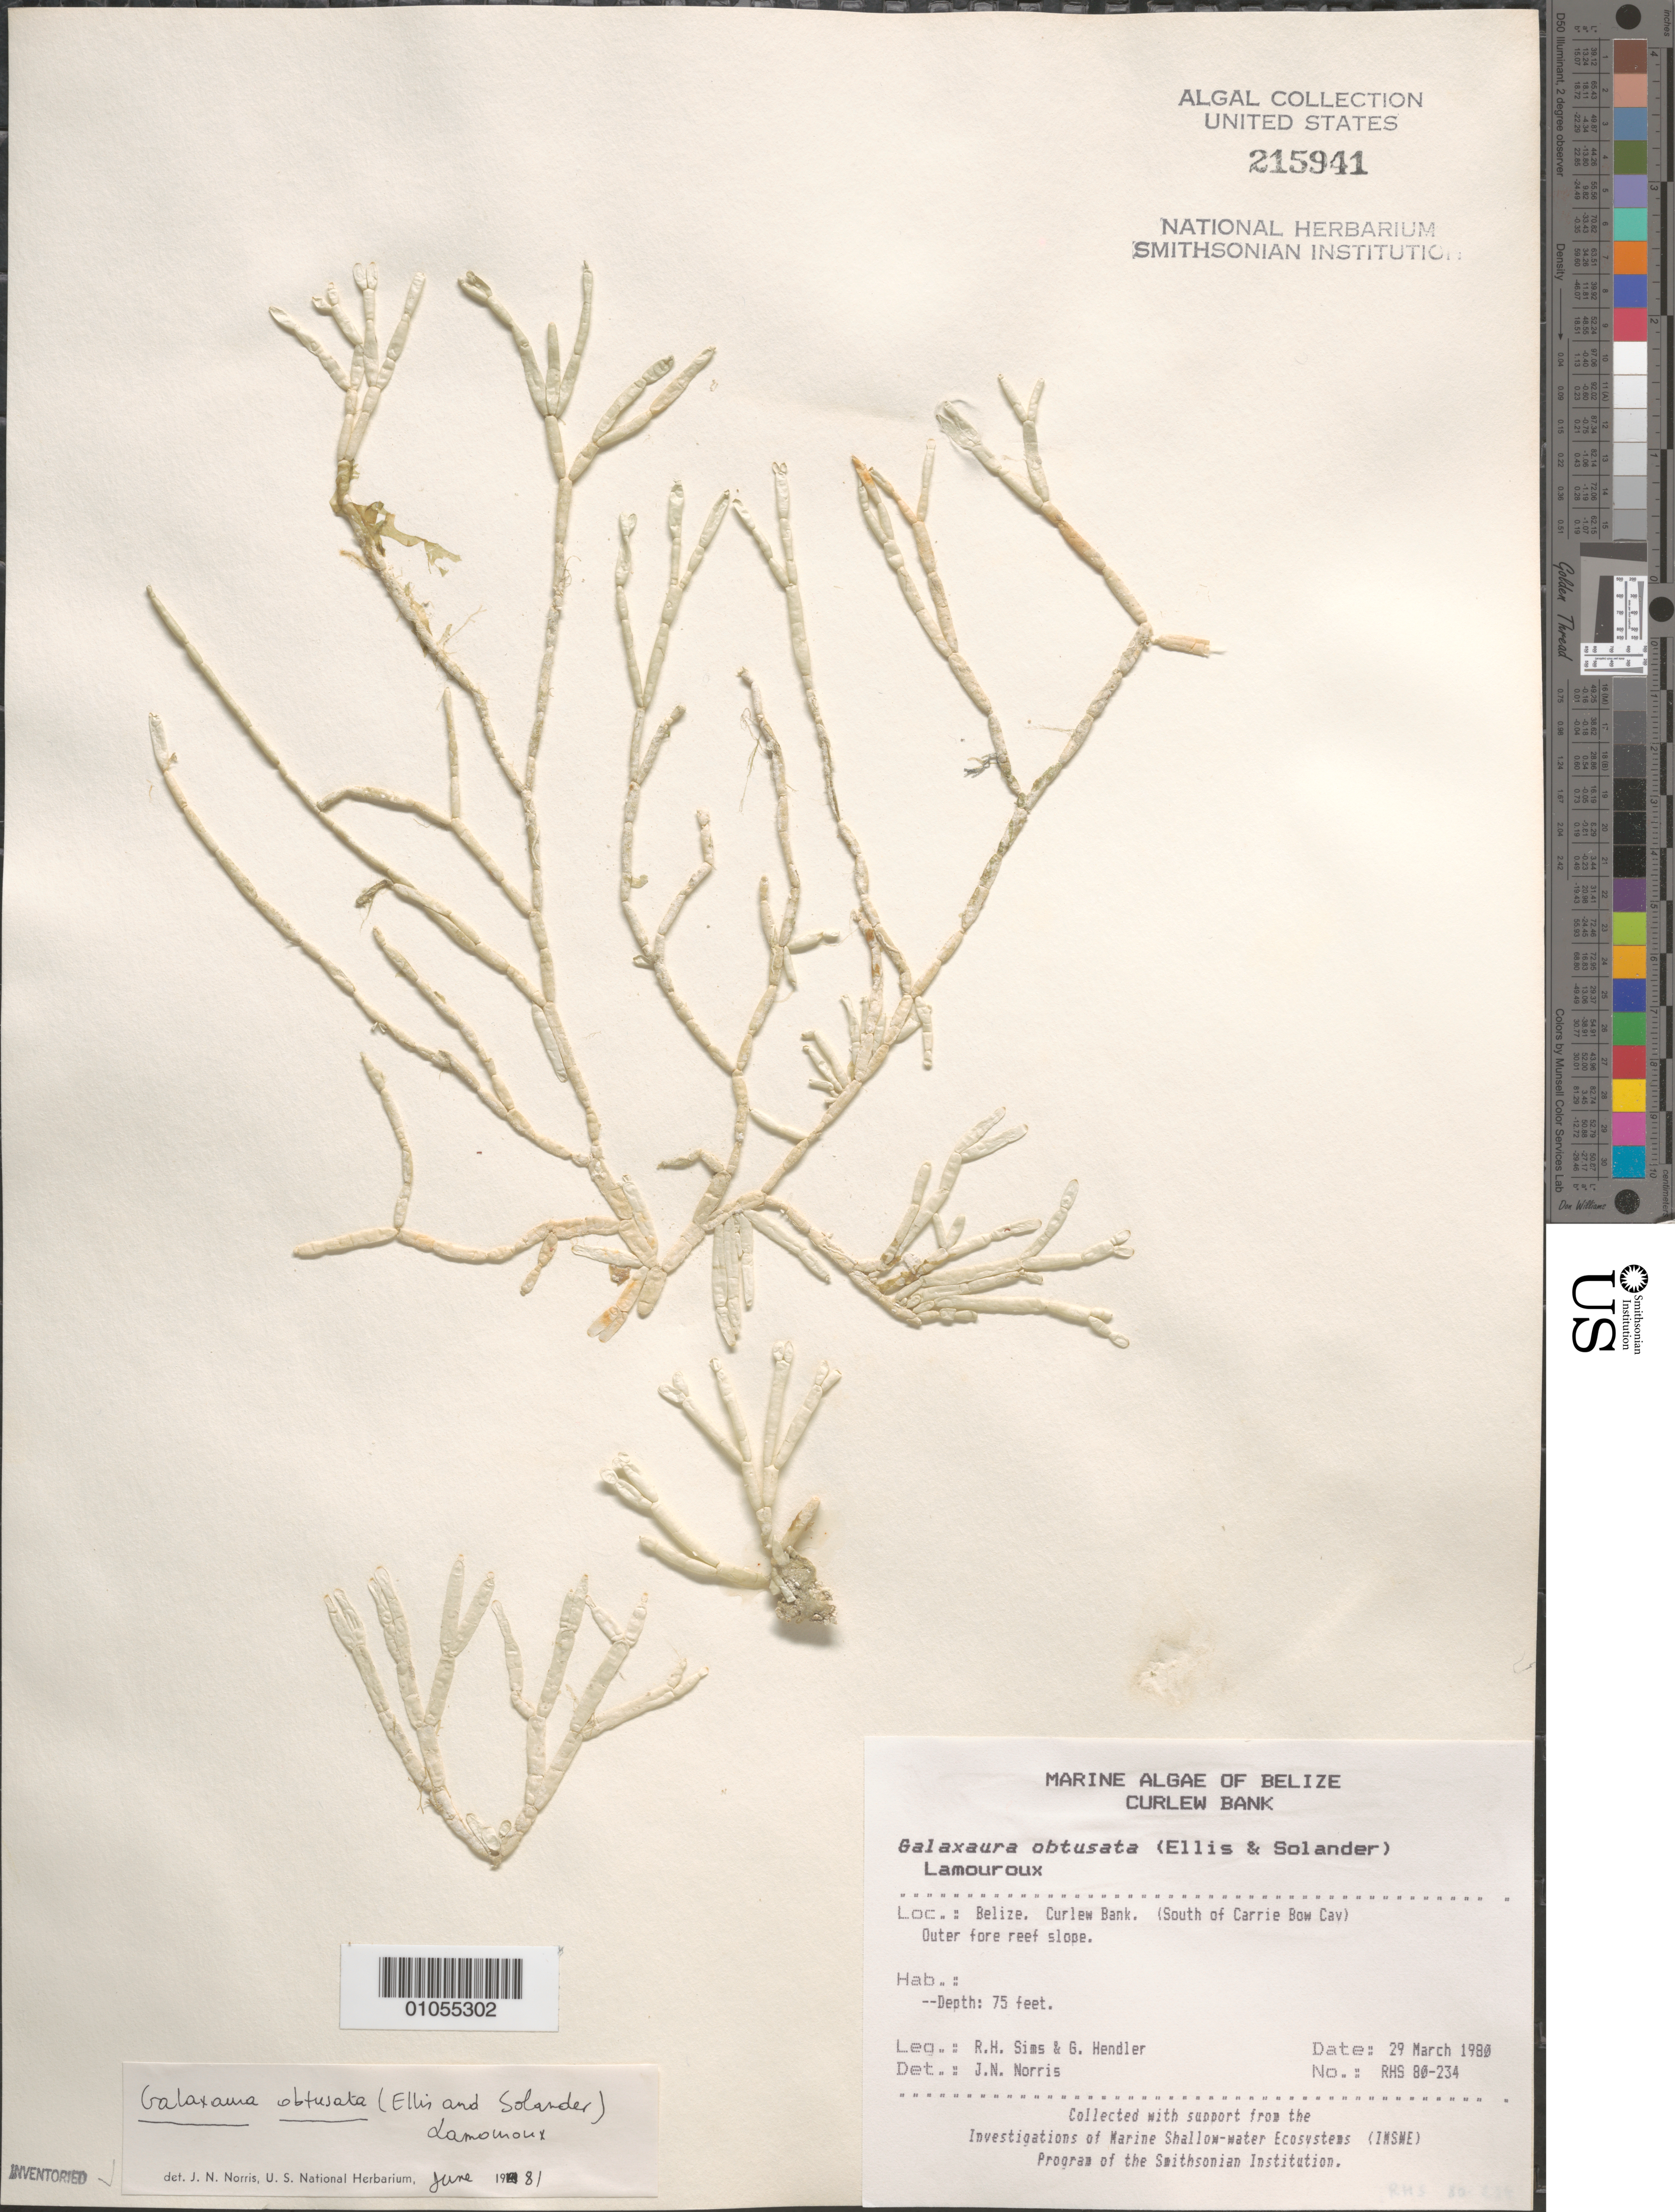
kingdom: Plantae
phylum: Rhodophyta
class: Florideophyceae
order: Nemaliales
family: Galaxauraceae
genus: Galaxaura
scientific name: Galaxaura obtusata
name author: (Ellis & Sol.) J.V.Lamouroux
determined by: Norris, James N.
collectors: R. H. Sims & G. Hendler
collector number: RHS 80-234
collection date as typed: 29 Mar 1980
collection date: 1980-03-29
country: Belize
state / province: Stann Creek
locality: Curlew Bank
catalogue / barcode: US 215941